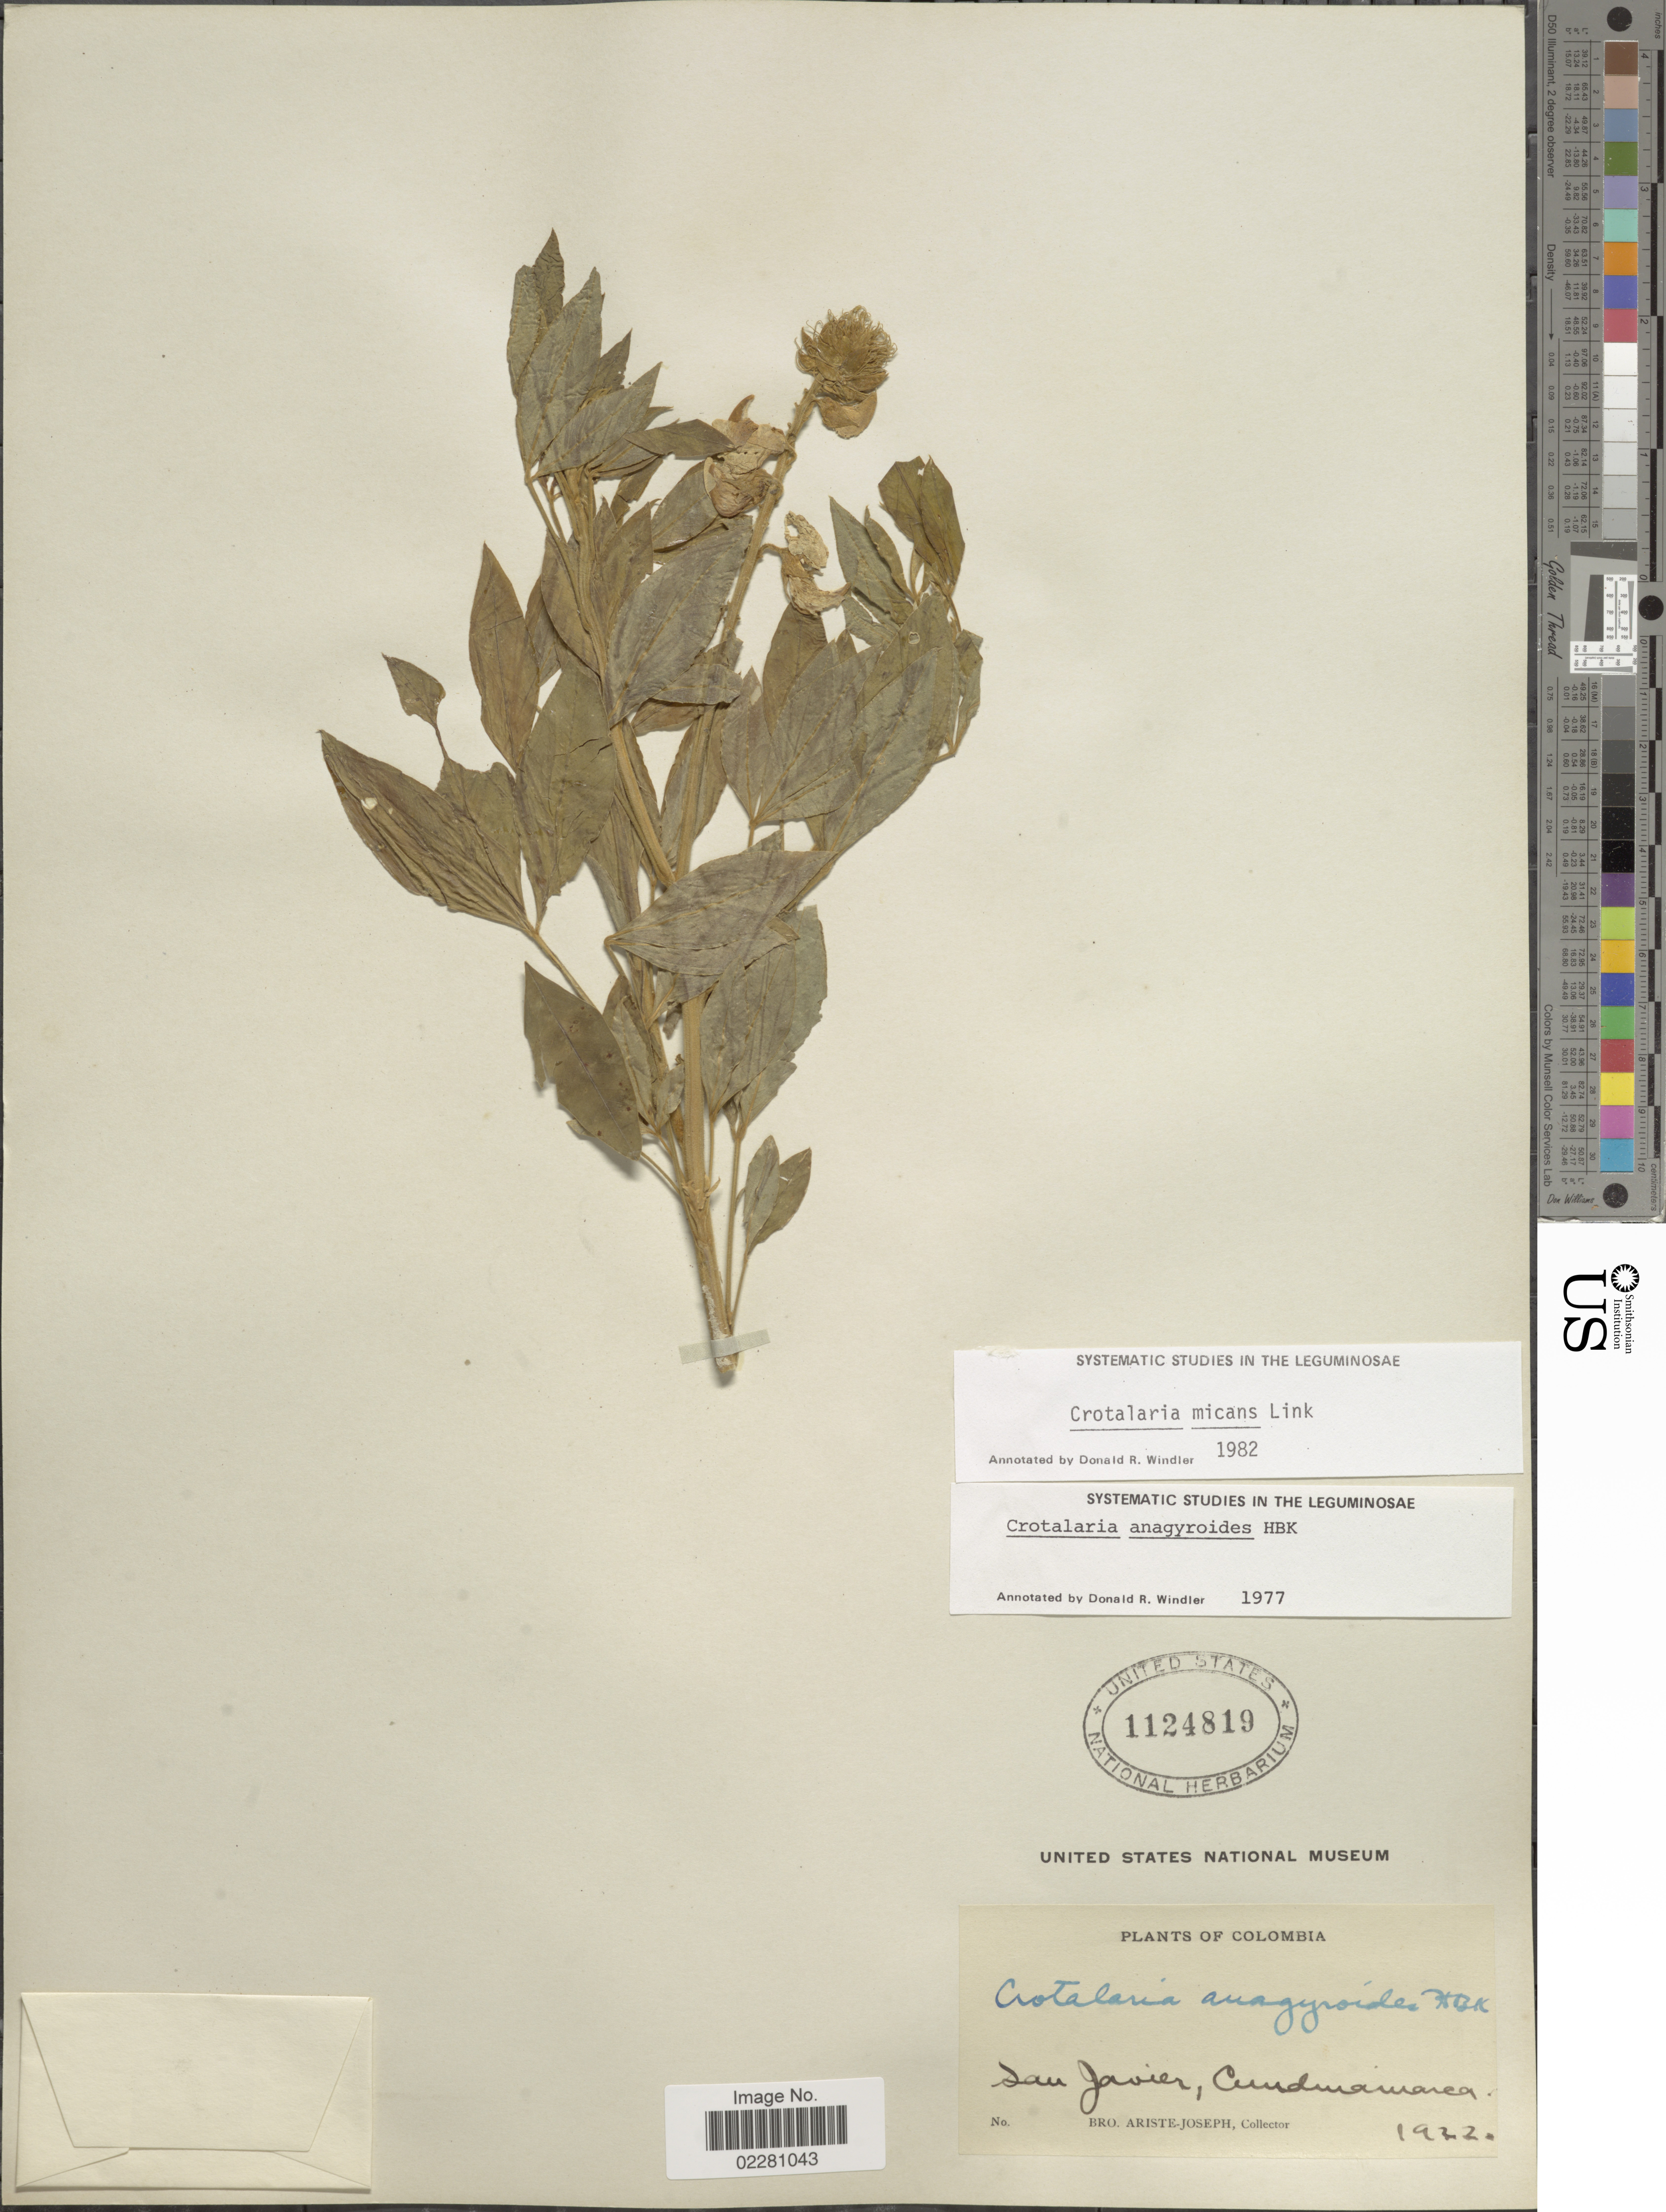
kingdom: Plantae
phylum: Tracheophyta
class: Magnoliopsida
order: Fabales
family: Fabaceae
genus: Crotalaria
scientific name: Crotalaria micans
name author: Link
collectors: Bro. Ariste-Joseph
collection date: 1922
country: Colombia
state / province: Cundinamarca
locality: San Javier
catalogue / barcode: US 1124819